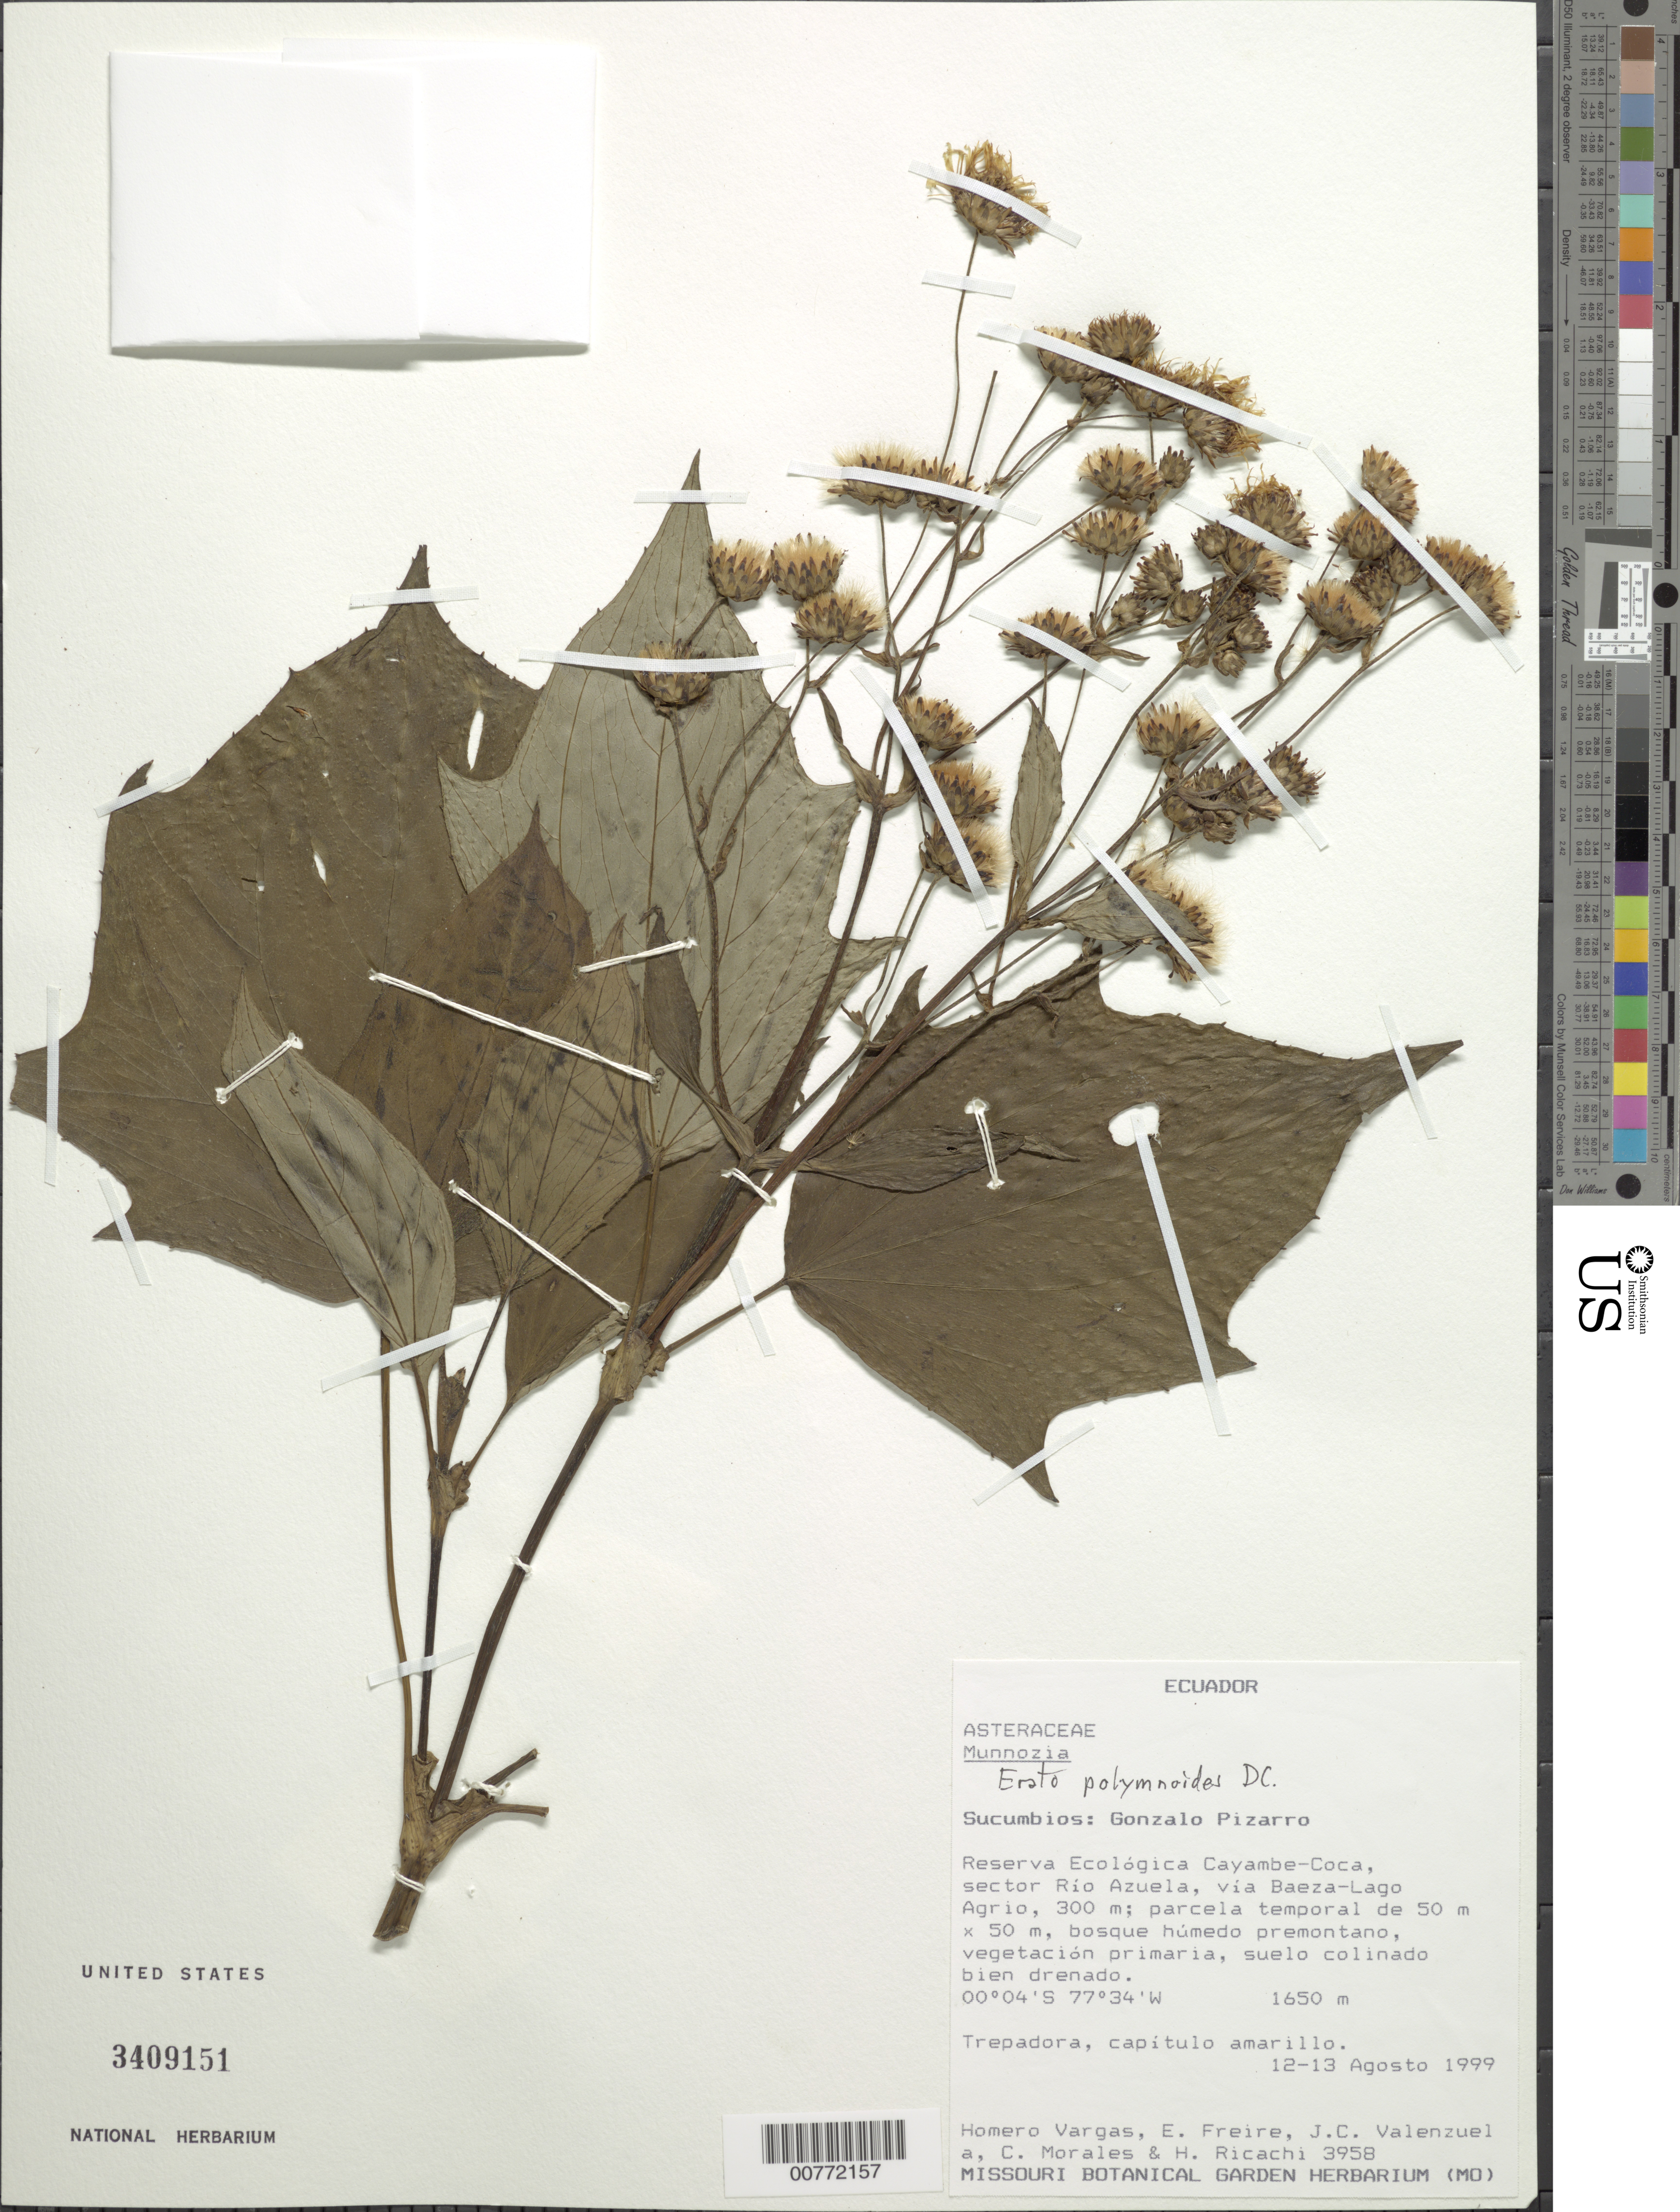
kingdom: Plantae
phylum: Tracheophyta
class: Magnoliopsida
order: Asterales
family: Asteraceae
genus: Erato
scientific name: Erato polymnioides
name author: DC.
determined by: Robinson, Harold E., (US)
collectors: H. Vargas, E. Freire, J. Valenzuela, C. Morales & H. Ricachi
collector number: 3958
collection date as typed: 12 August 1999 to 13 August 1999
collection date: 1999-08-12/1999-08-13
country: Ecuador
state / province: Sucumbios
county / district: Gonzalo Pizarro Cant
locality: Reserva Ecológica Cayambe-Coca, sector Río Azuela, vía Baeza-Lago Agrio, 300m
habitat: Bosque húmedo premontano, vegetación primaria, suelo colinado bien drenado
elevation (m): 1650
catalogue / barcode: US 3409151